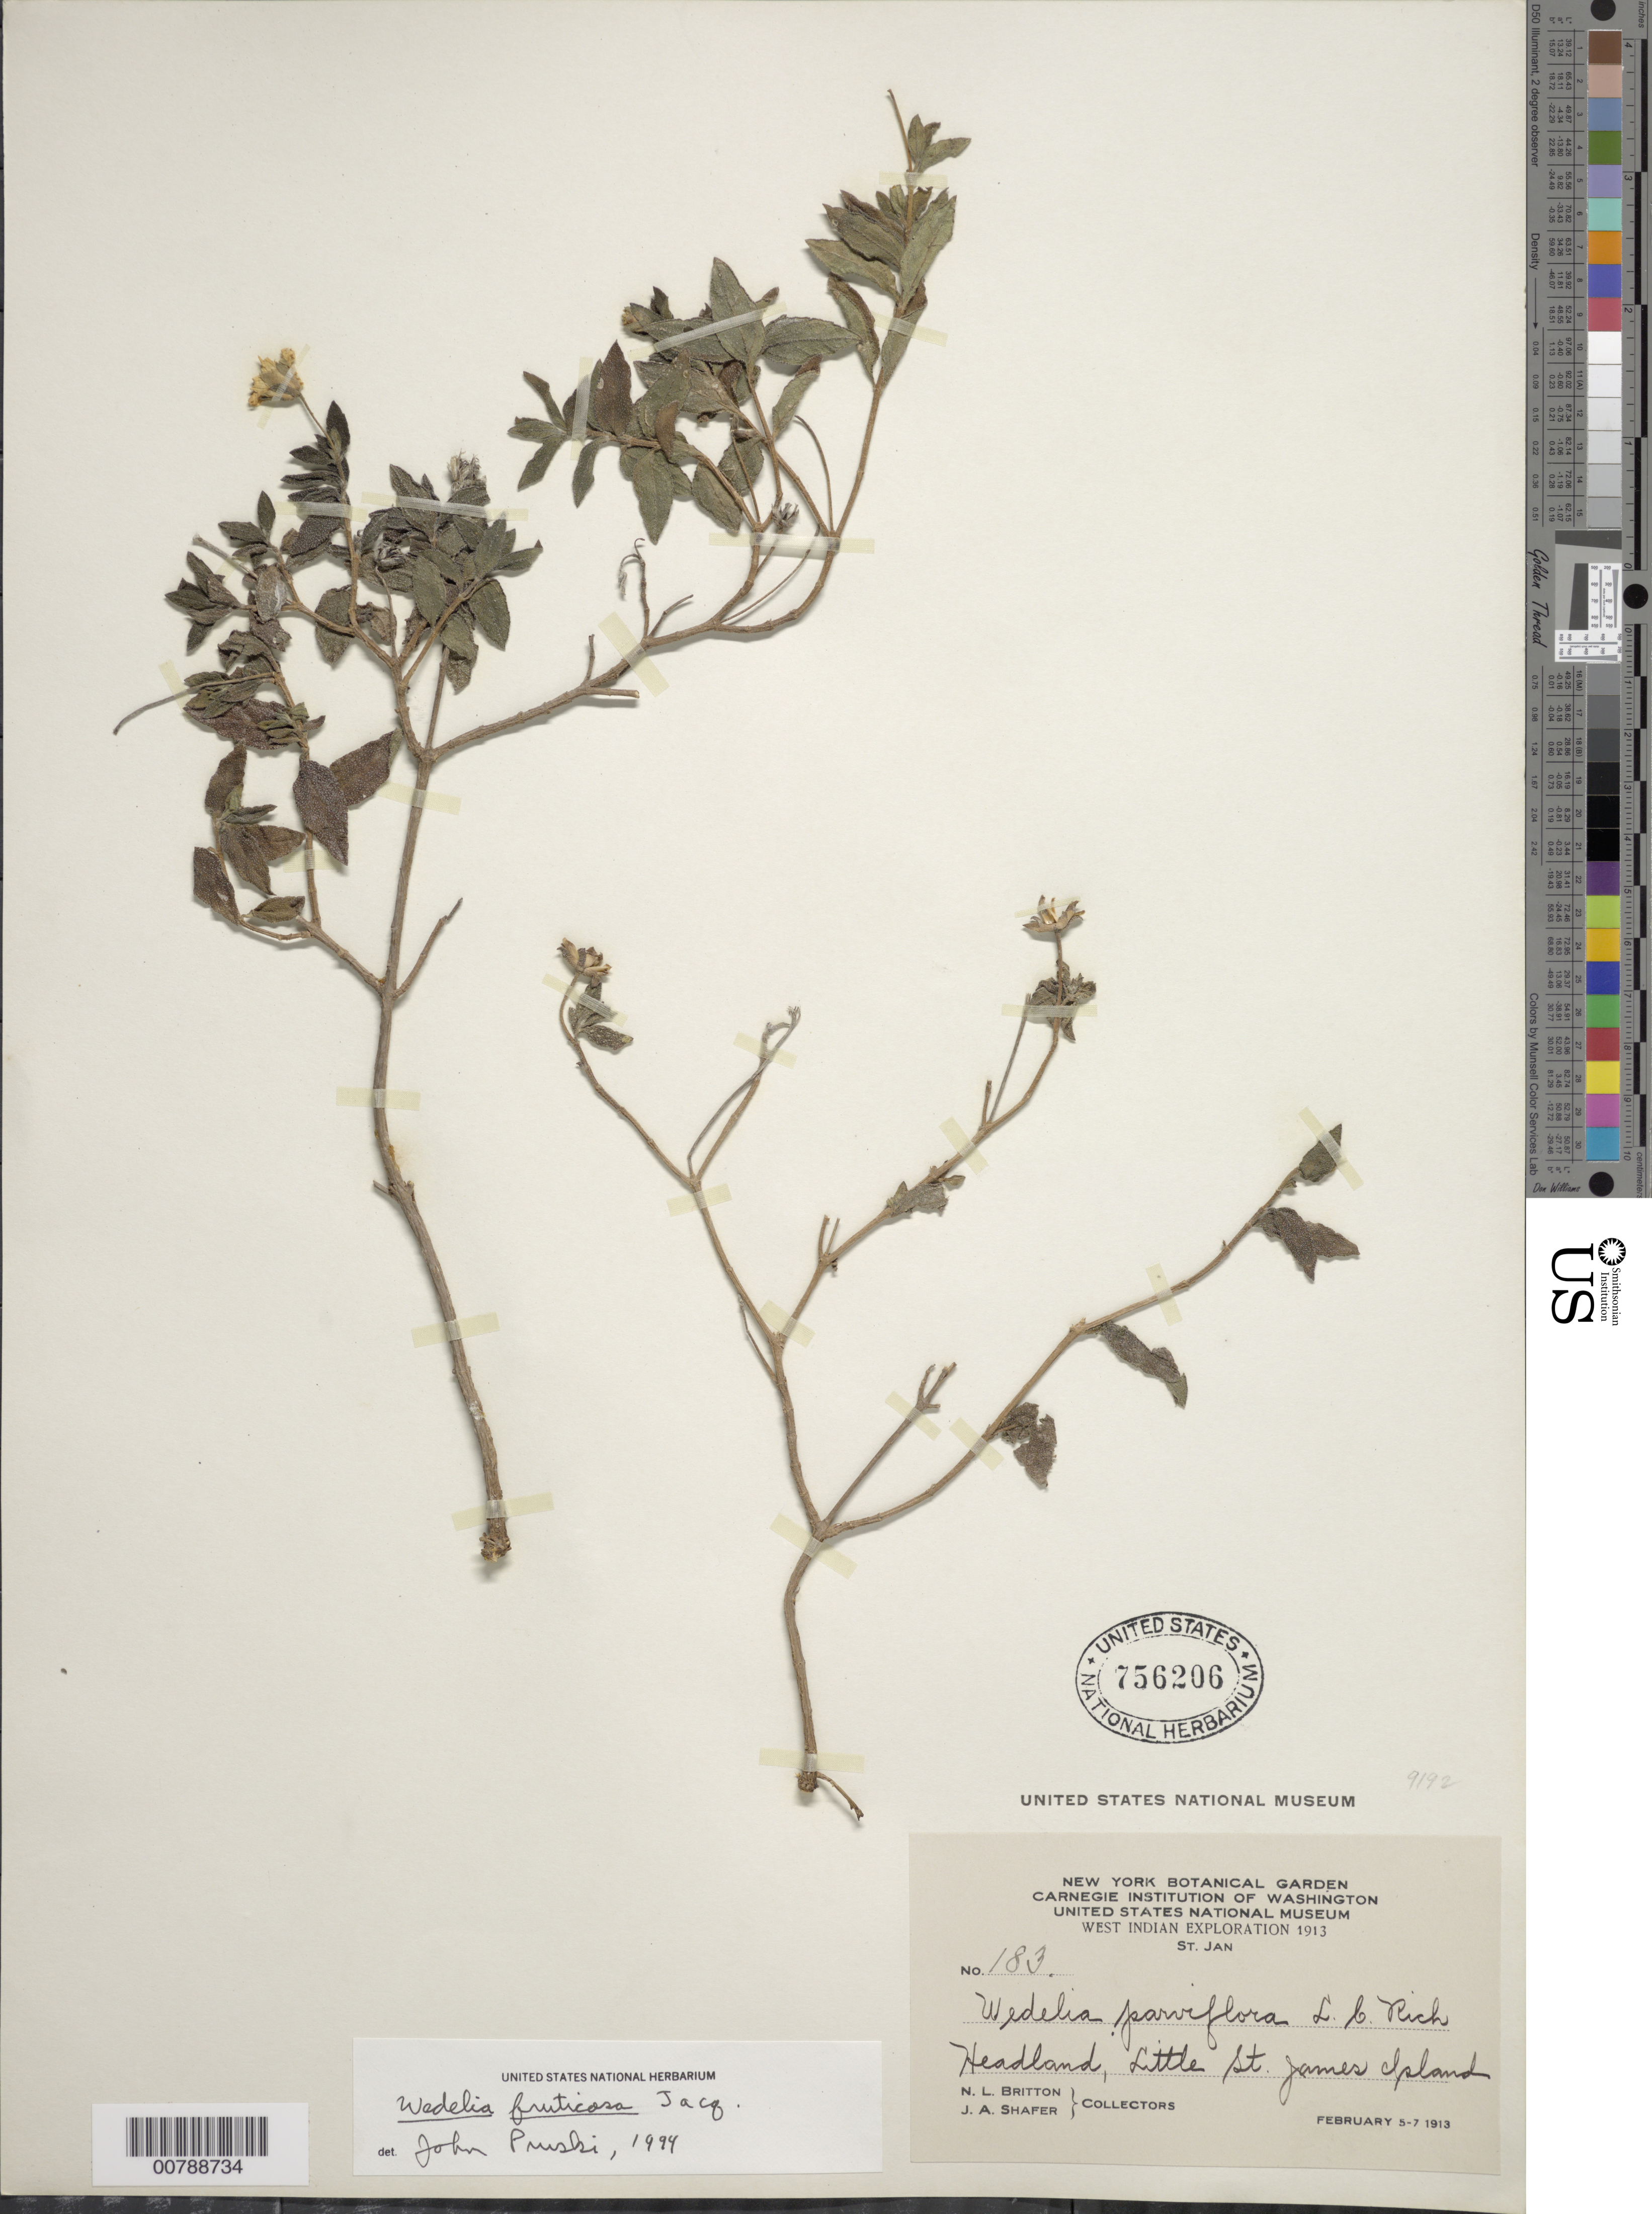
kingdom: Plantae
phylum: Tracheophyta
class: Magnoliopsida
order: Asterales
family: Asteraceae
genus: Wedelia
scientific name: Wedelia fruticosa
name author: Jacq.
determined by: Pruski, J. F.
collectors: N. Britton & J. A. Shafer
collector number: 183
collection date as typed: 05 Feb 1913 to 07 Feb 1913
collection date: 1913-02-05/1913-02-07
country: U.S. Virgin Islands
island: St. John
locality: Headland, Little St. James Island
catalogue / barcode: US 756206